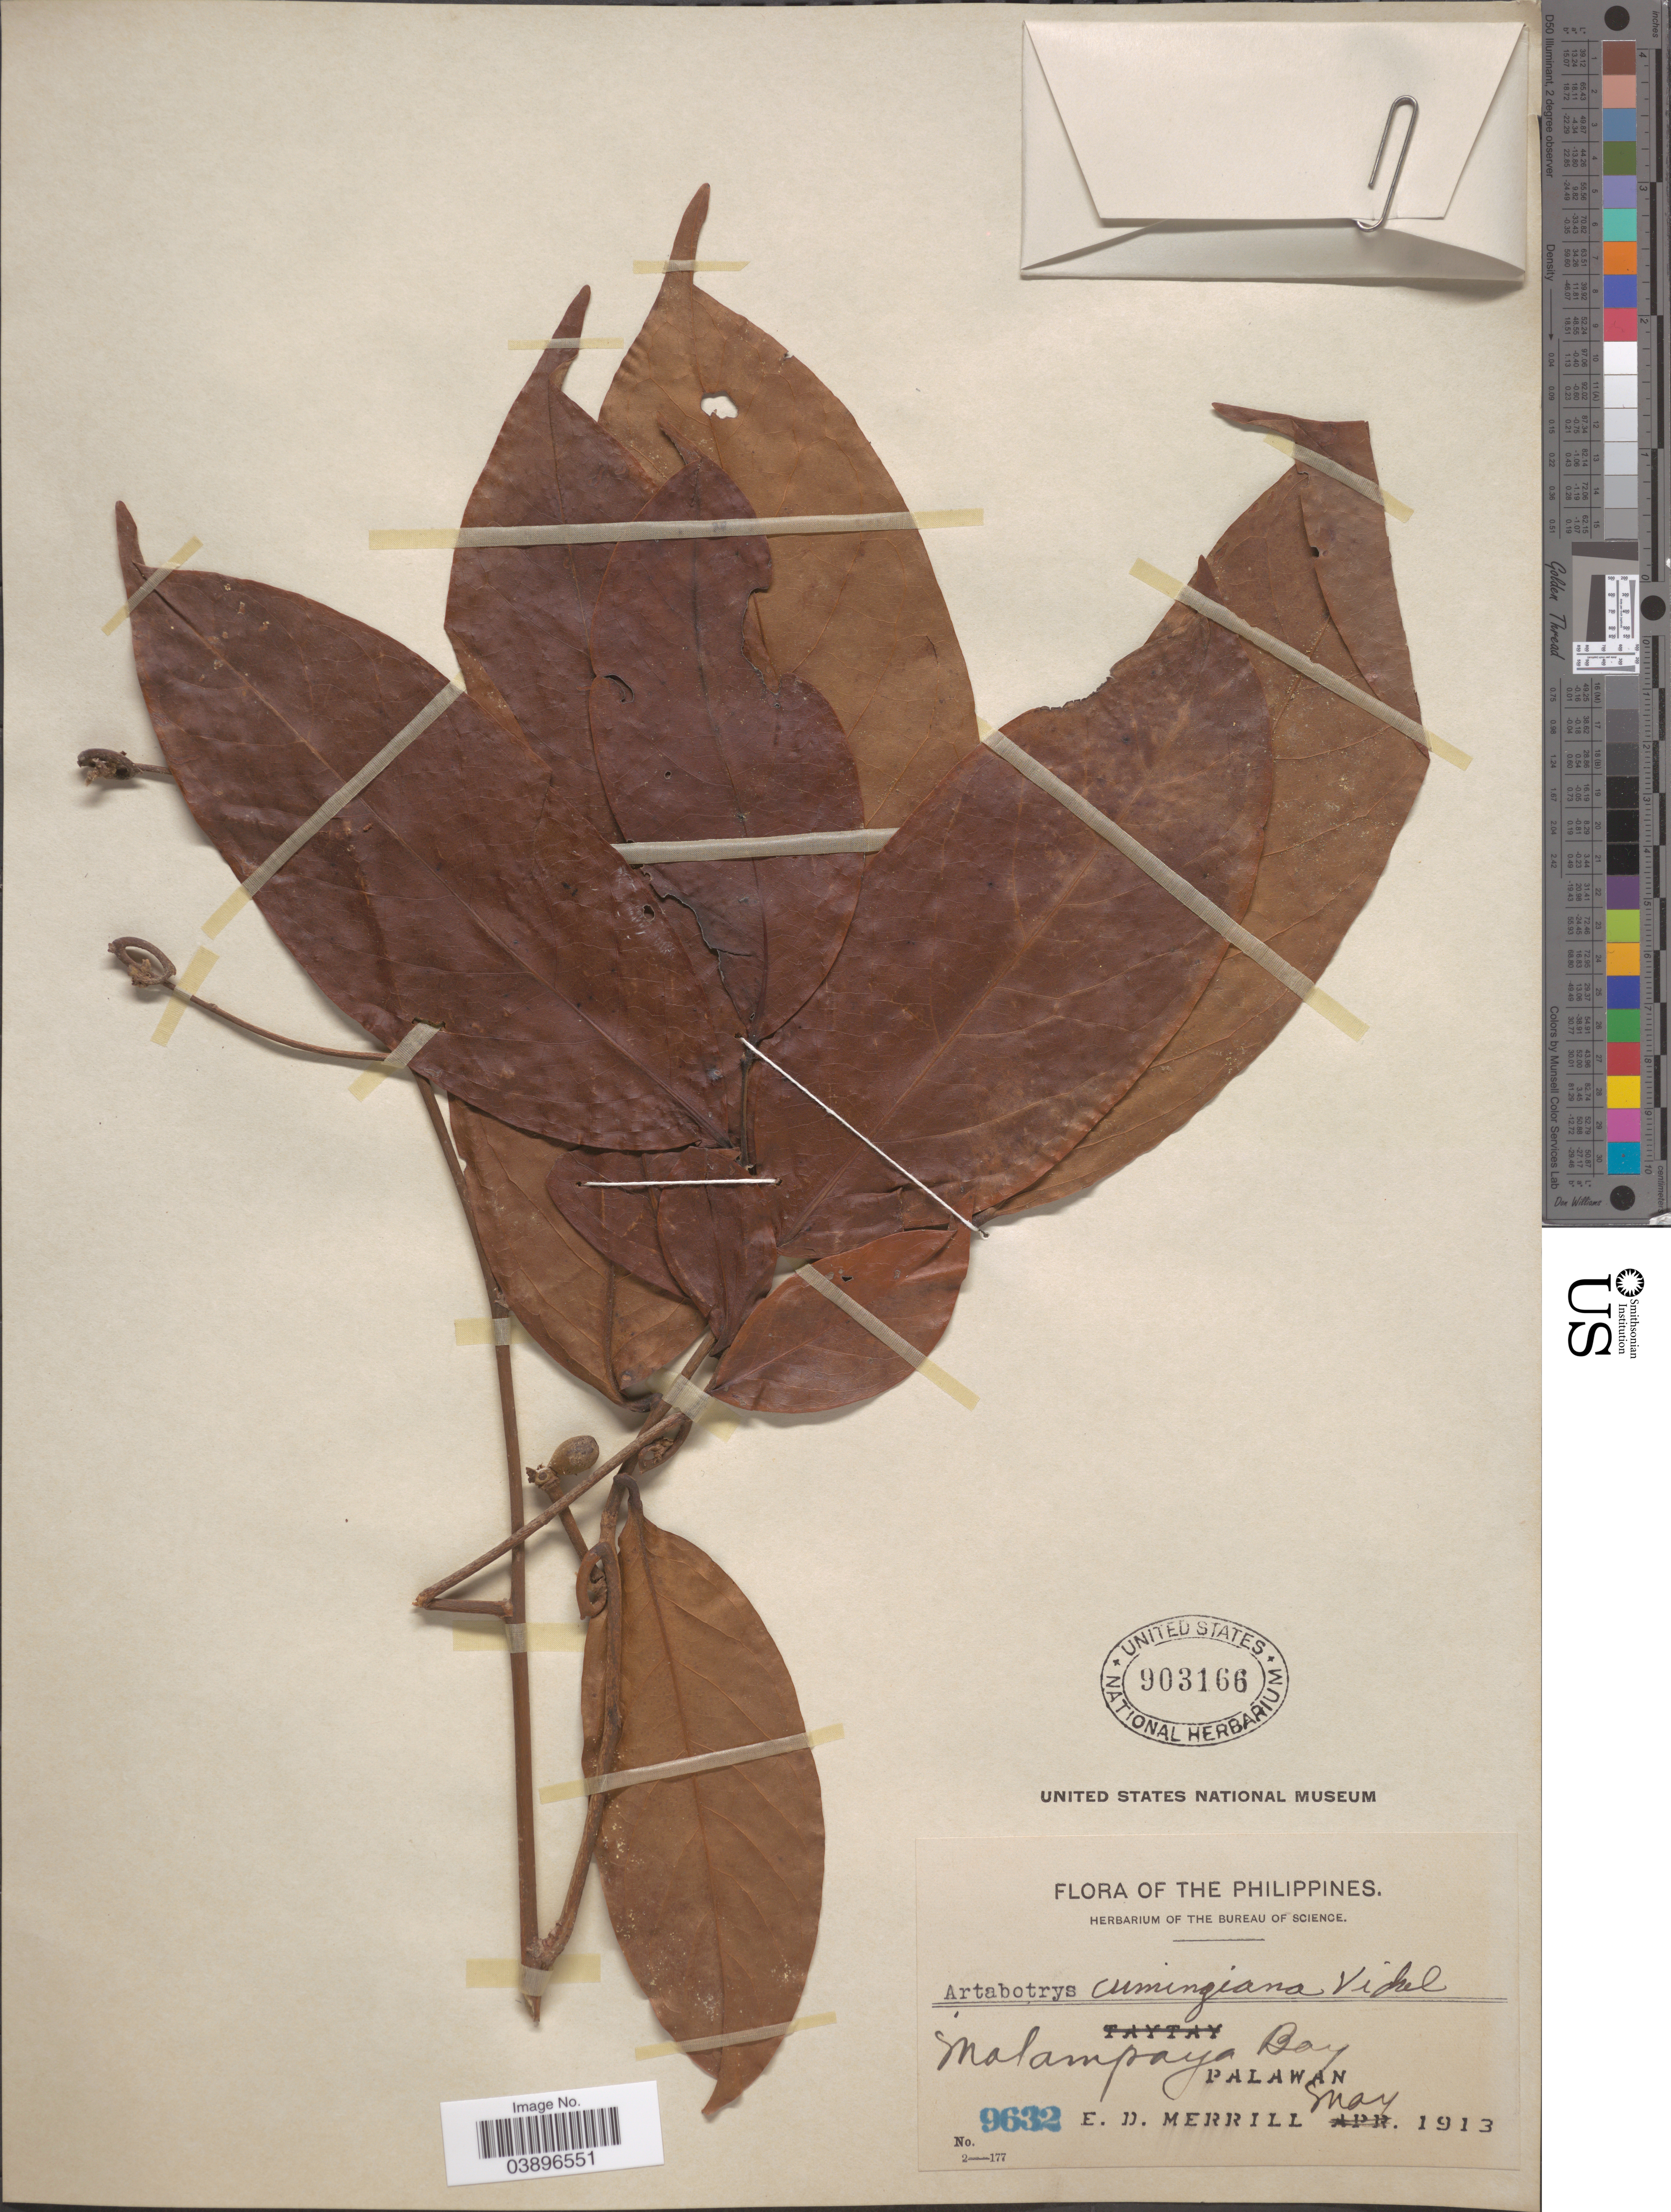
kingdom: Plantae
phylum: Tracheophyta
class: Magnoliopsida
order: Magnoliales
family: Annonaceae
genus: Artabotrys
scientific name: Artabotrys cumingianus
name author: S. Vidal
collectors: E. D. Merrill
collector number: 9632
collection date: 1913-05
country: Philippines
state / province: Mimaropa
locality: Malampaya Bay, Palawan.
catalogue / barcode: US 903166